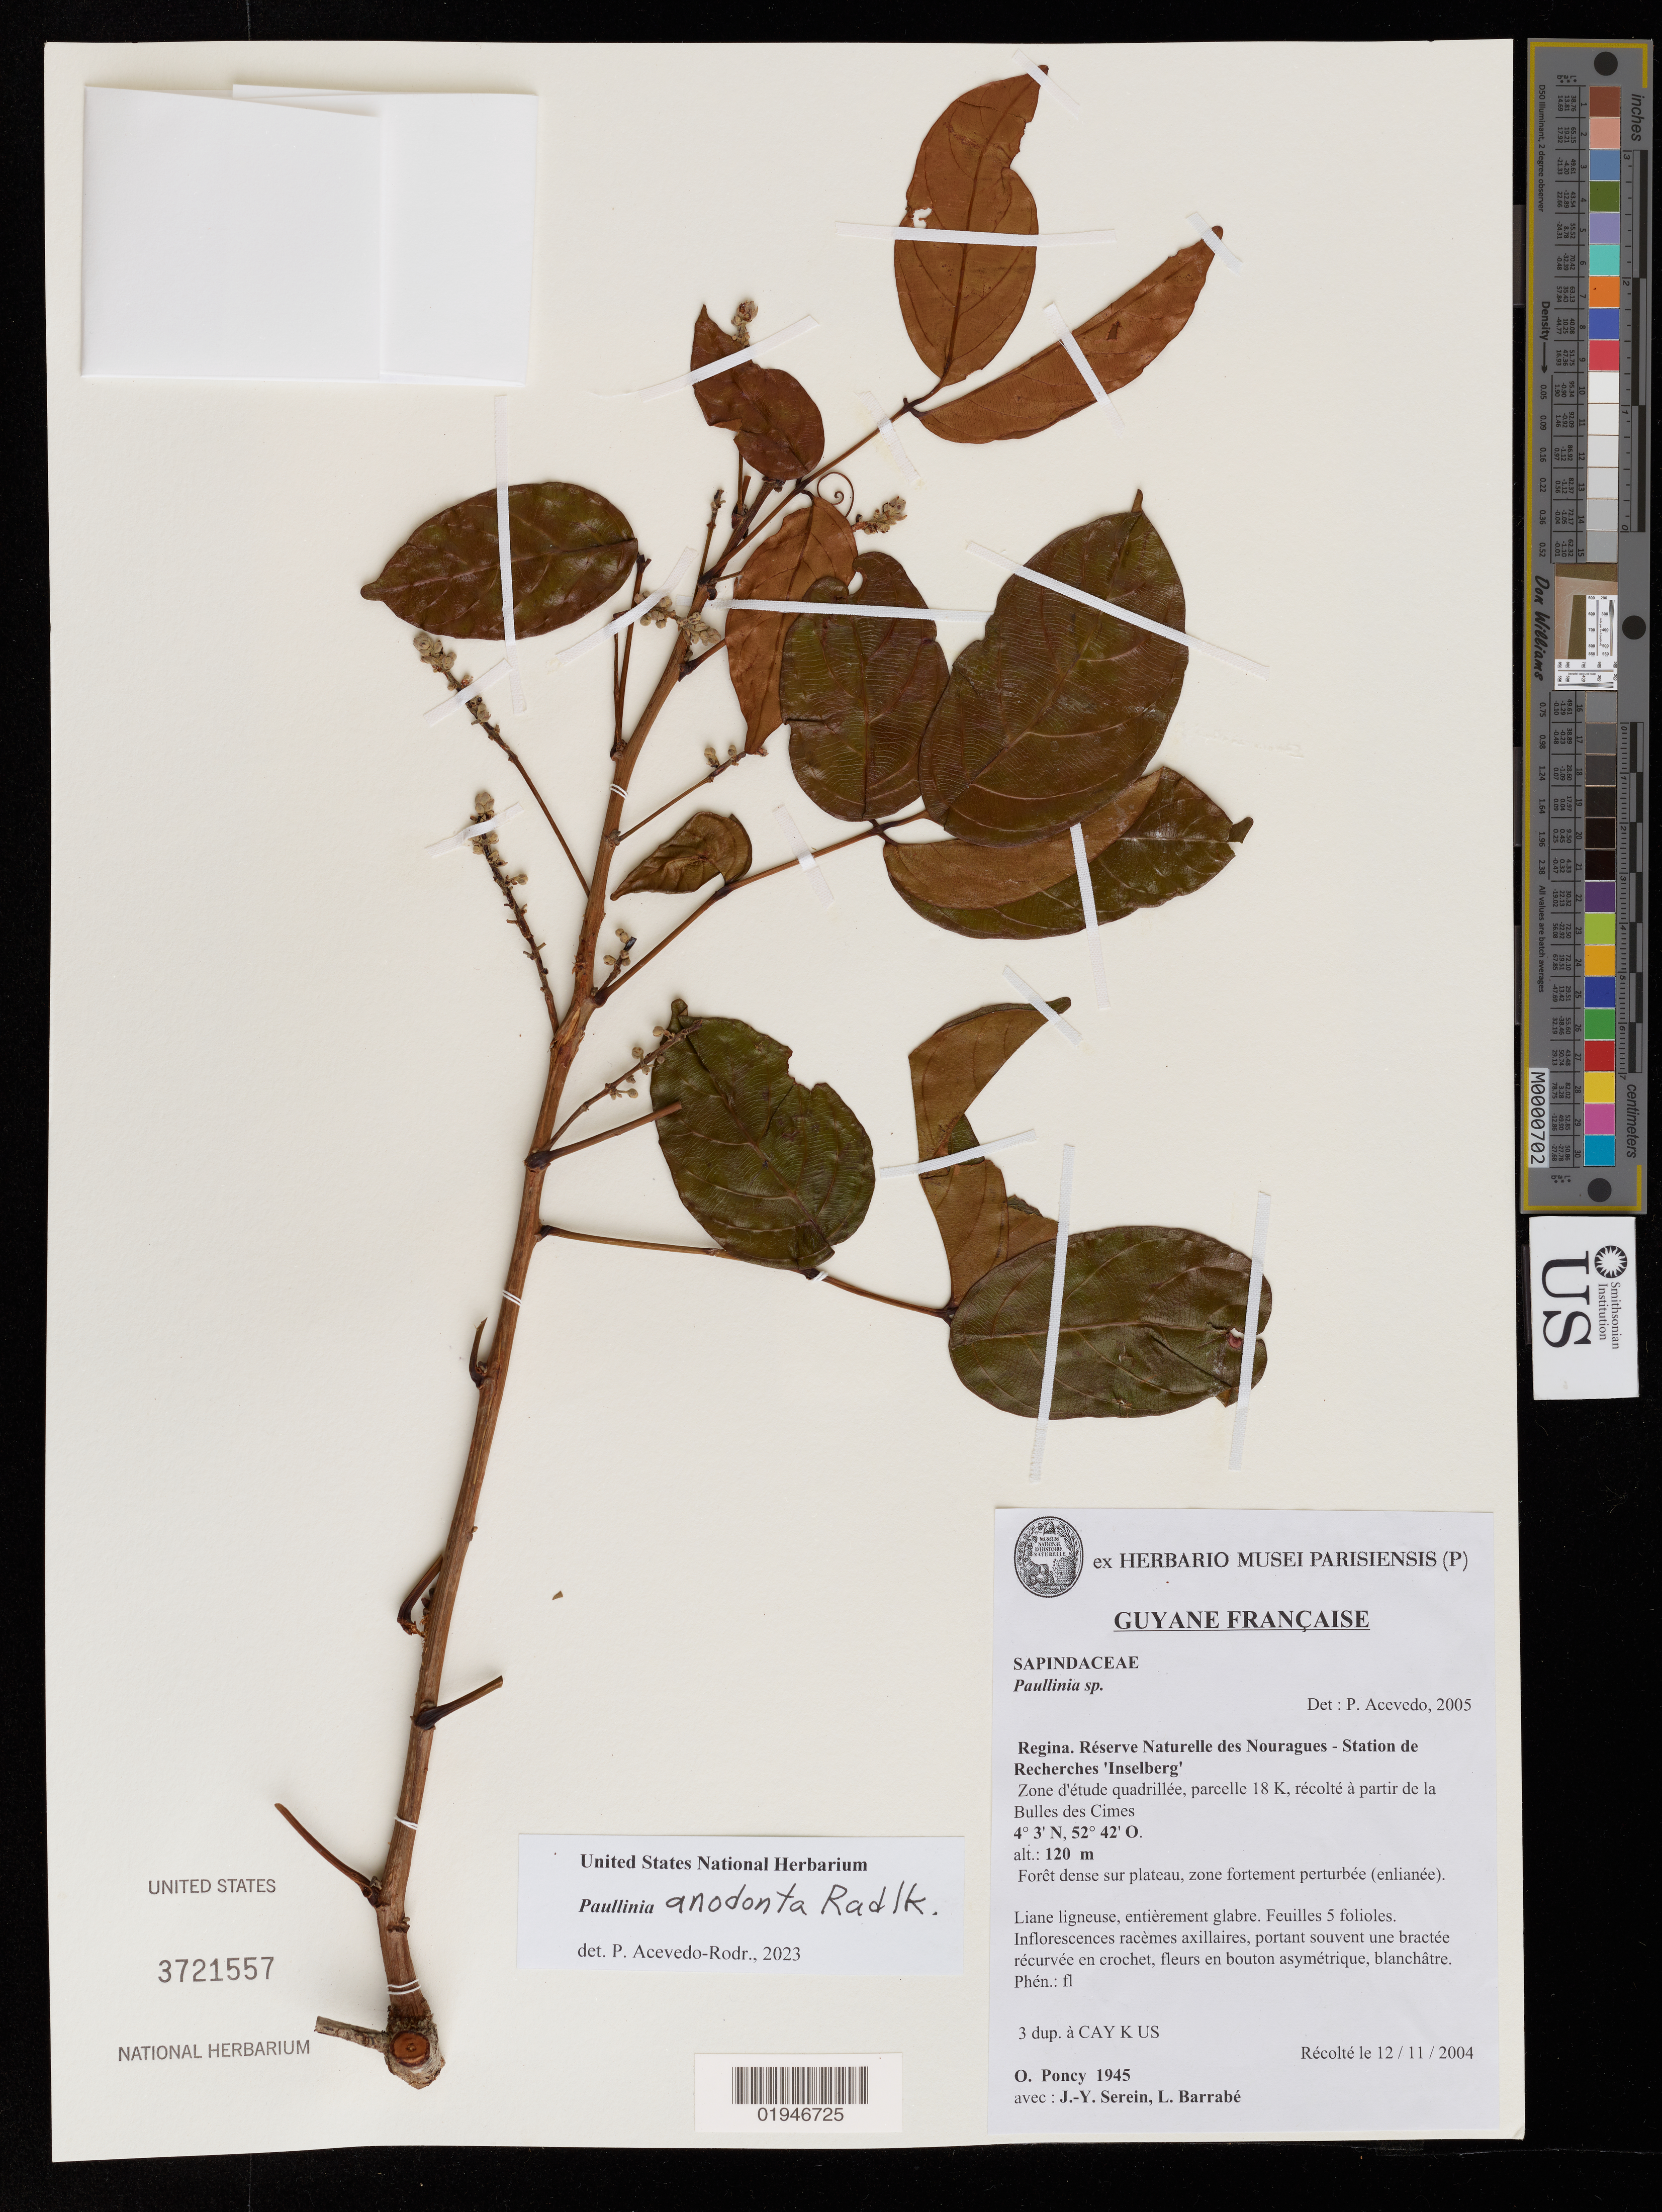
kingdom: Plantae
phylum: Tracheophyta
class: Magnoliopsida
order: Sapindales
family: Sapindaceae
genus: Paullinia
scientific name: Paullinia anodonta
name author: Radlk.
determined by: Acevedo-Rodriguez, P., (US), Smithsonian Institution - National Museum of Natural History (UNITED STATES)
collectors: O. Poncy, J. Serein & L. Barrabé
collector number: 1945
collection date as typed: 12 Nov 2004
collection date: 2004-11-12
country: French Guiana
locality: Regina. Réserve Naturelle des Nouragues - Station de Recherches "Inselberg", zone d'étude quadrillée, parcell 18 K, récolté à partir de la Bulles des Cimes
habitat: Forêt dense sur plateau, zone fortement perturbée (enlianée)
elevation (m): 120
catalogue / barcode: US 3721557